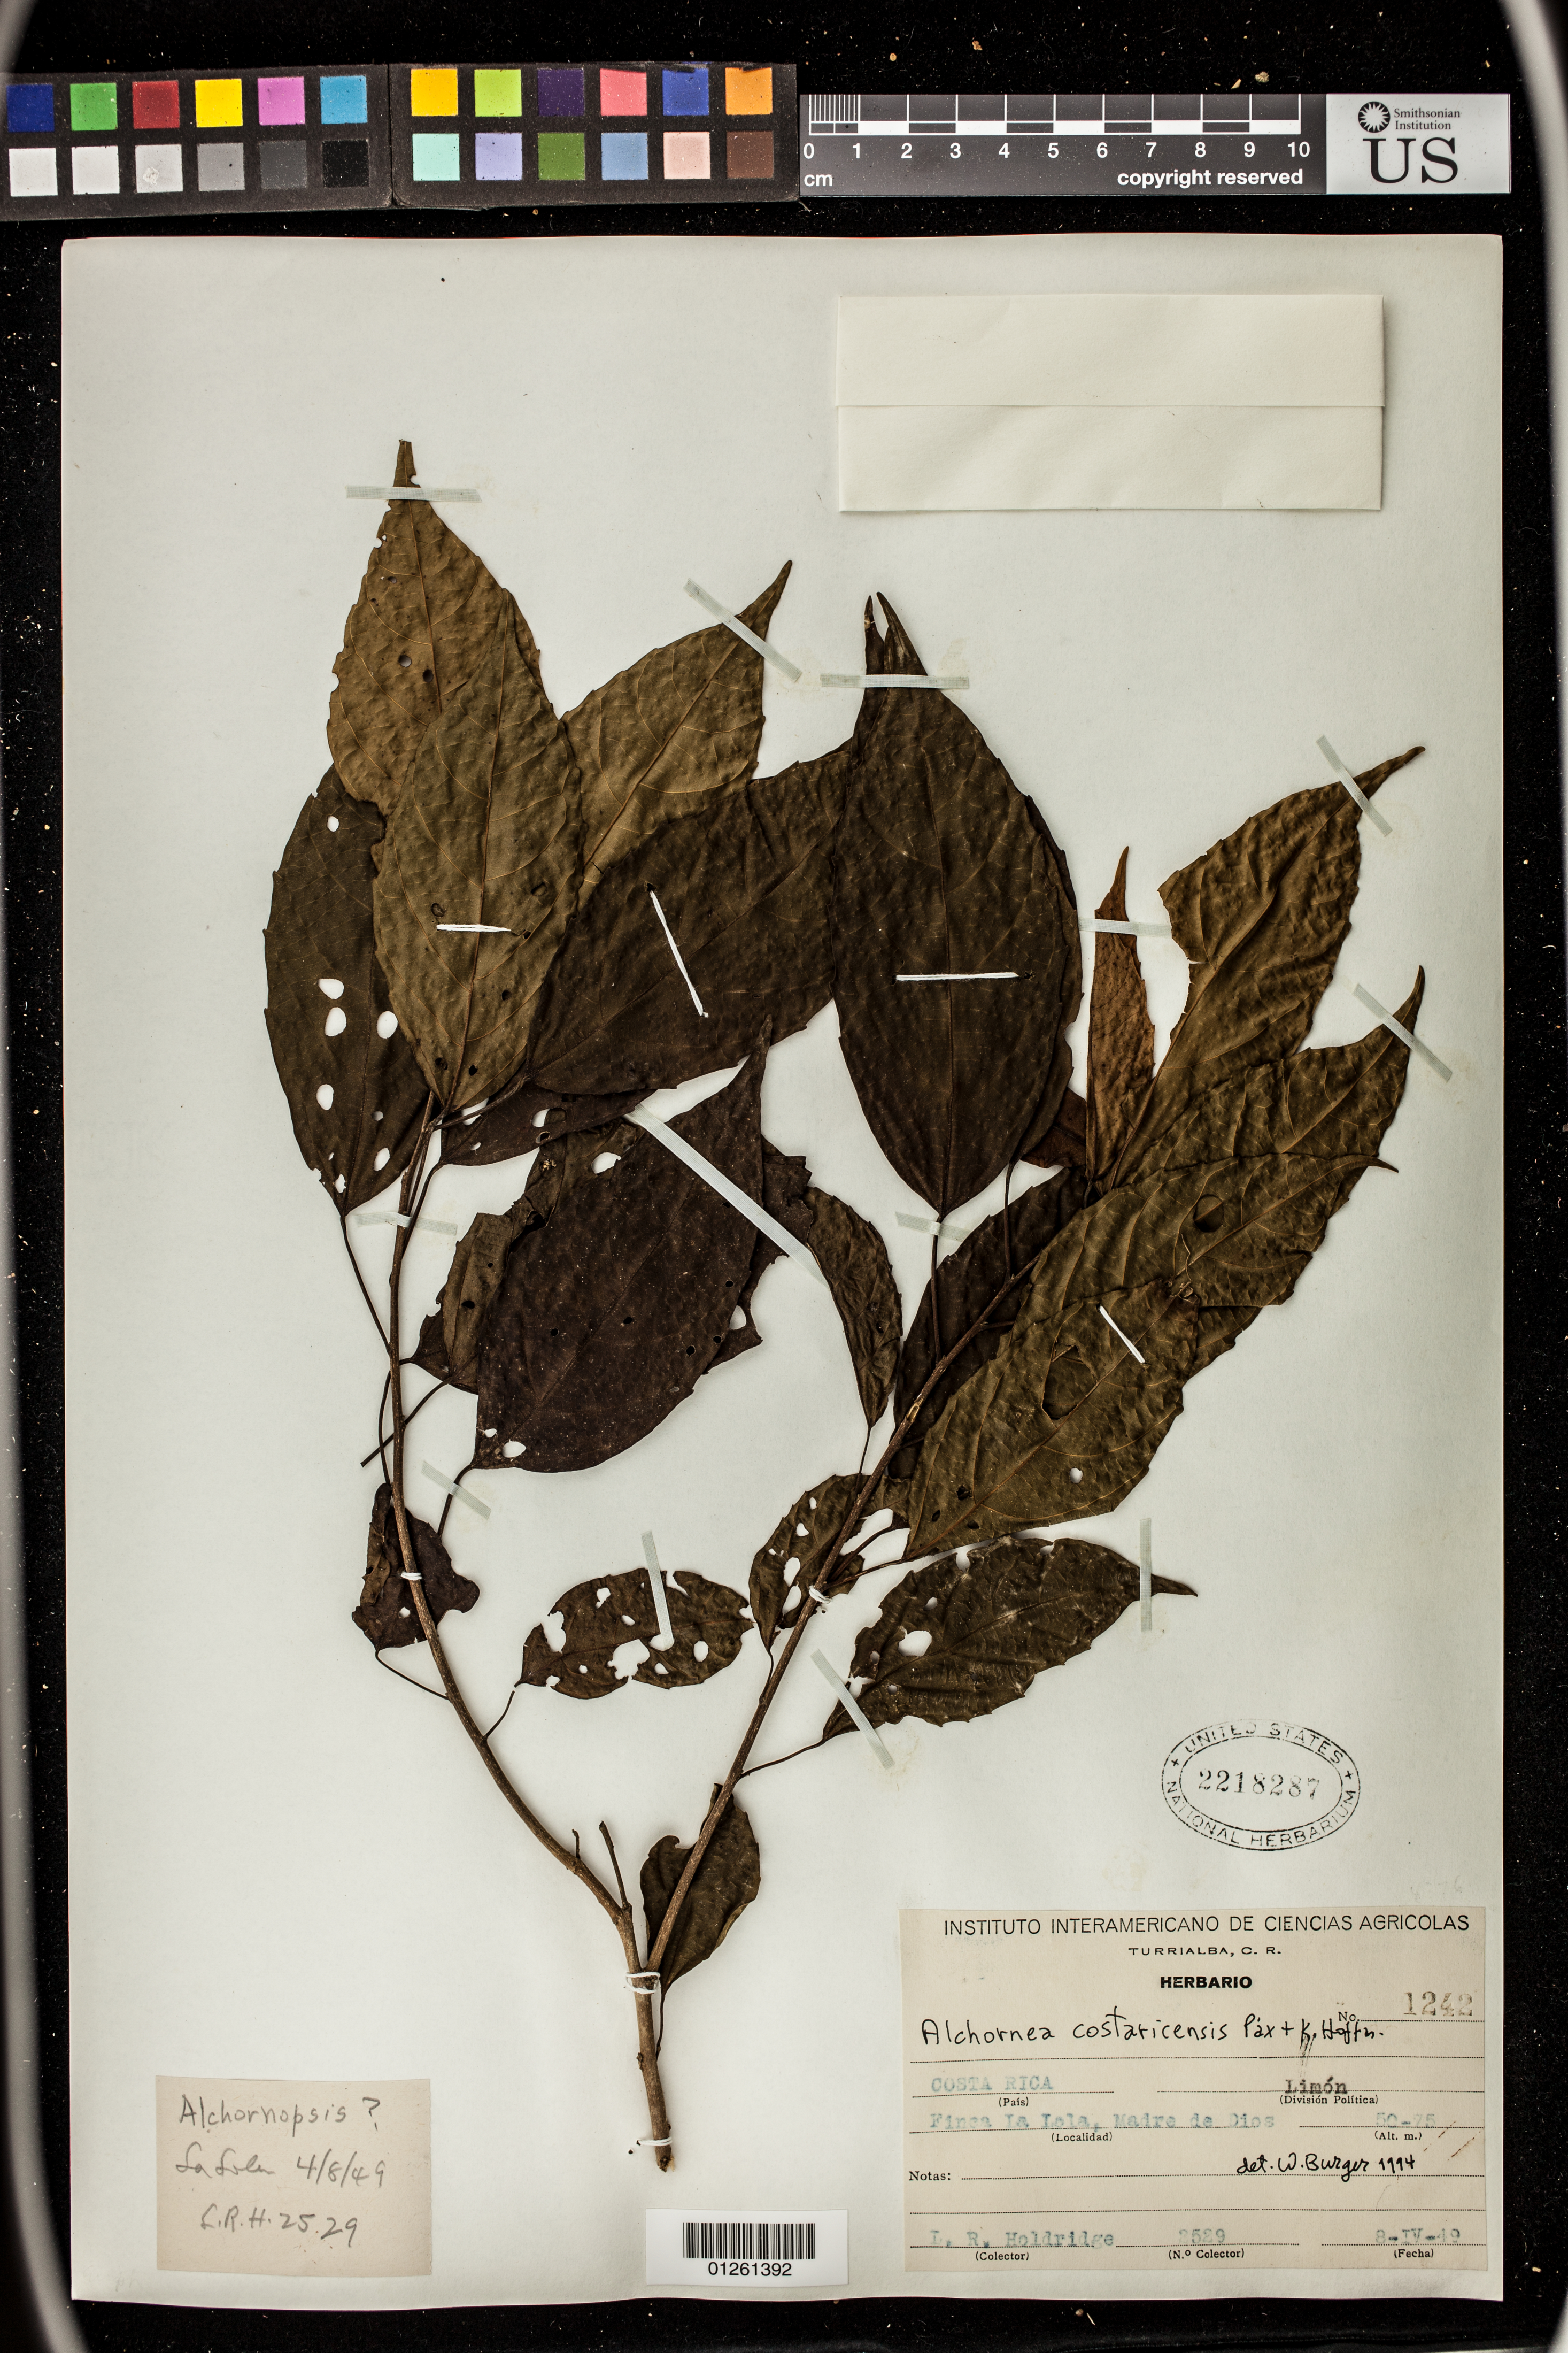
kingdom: Plantae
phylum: Tracheophyta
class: Magnoliopsida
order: Malpighiales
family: Euphorbiaceae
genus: Alchornea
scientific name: Alchornea costaricensis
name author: Pax & K. Hoffm. in Engl.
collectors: L. Holdridge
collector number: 2529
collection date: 1949-04-08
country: Costa Rica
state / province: Limon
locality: Finca La Lola, Madre de Dios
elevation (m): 50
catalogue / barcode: US 2218287